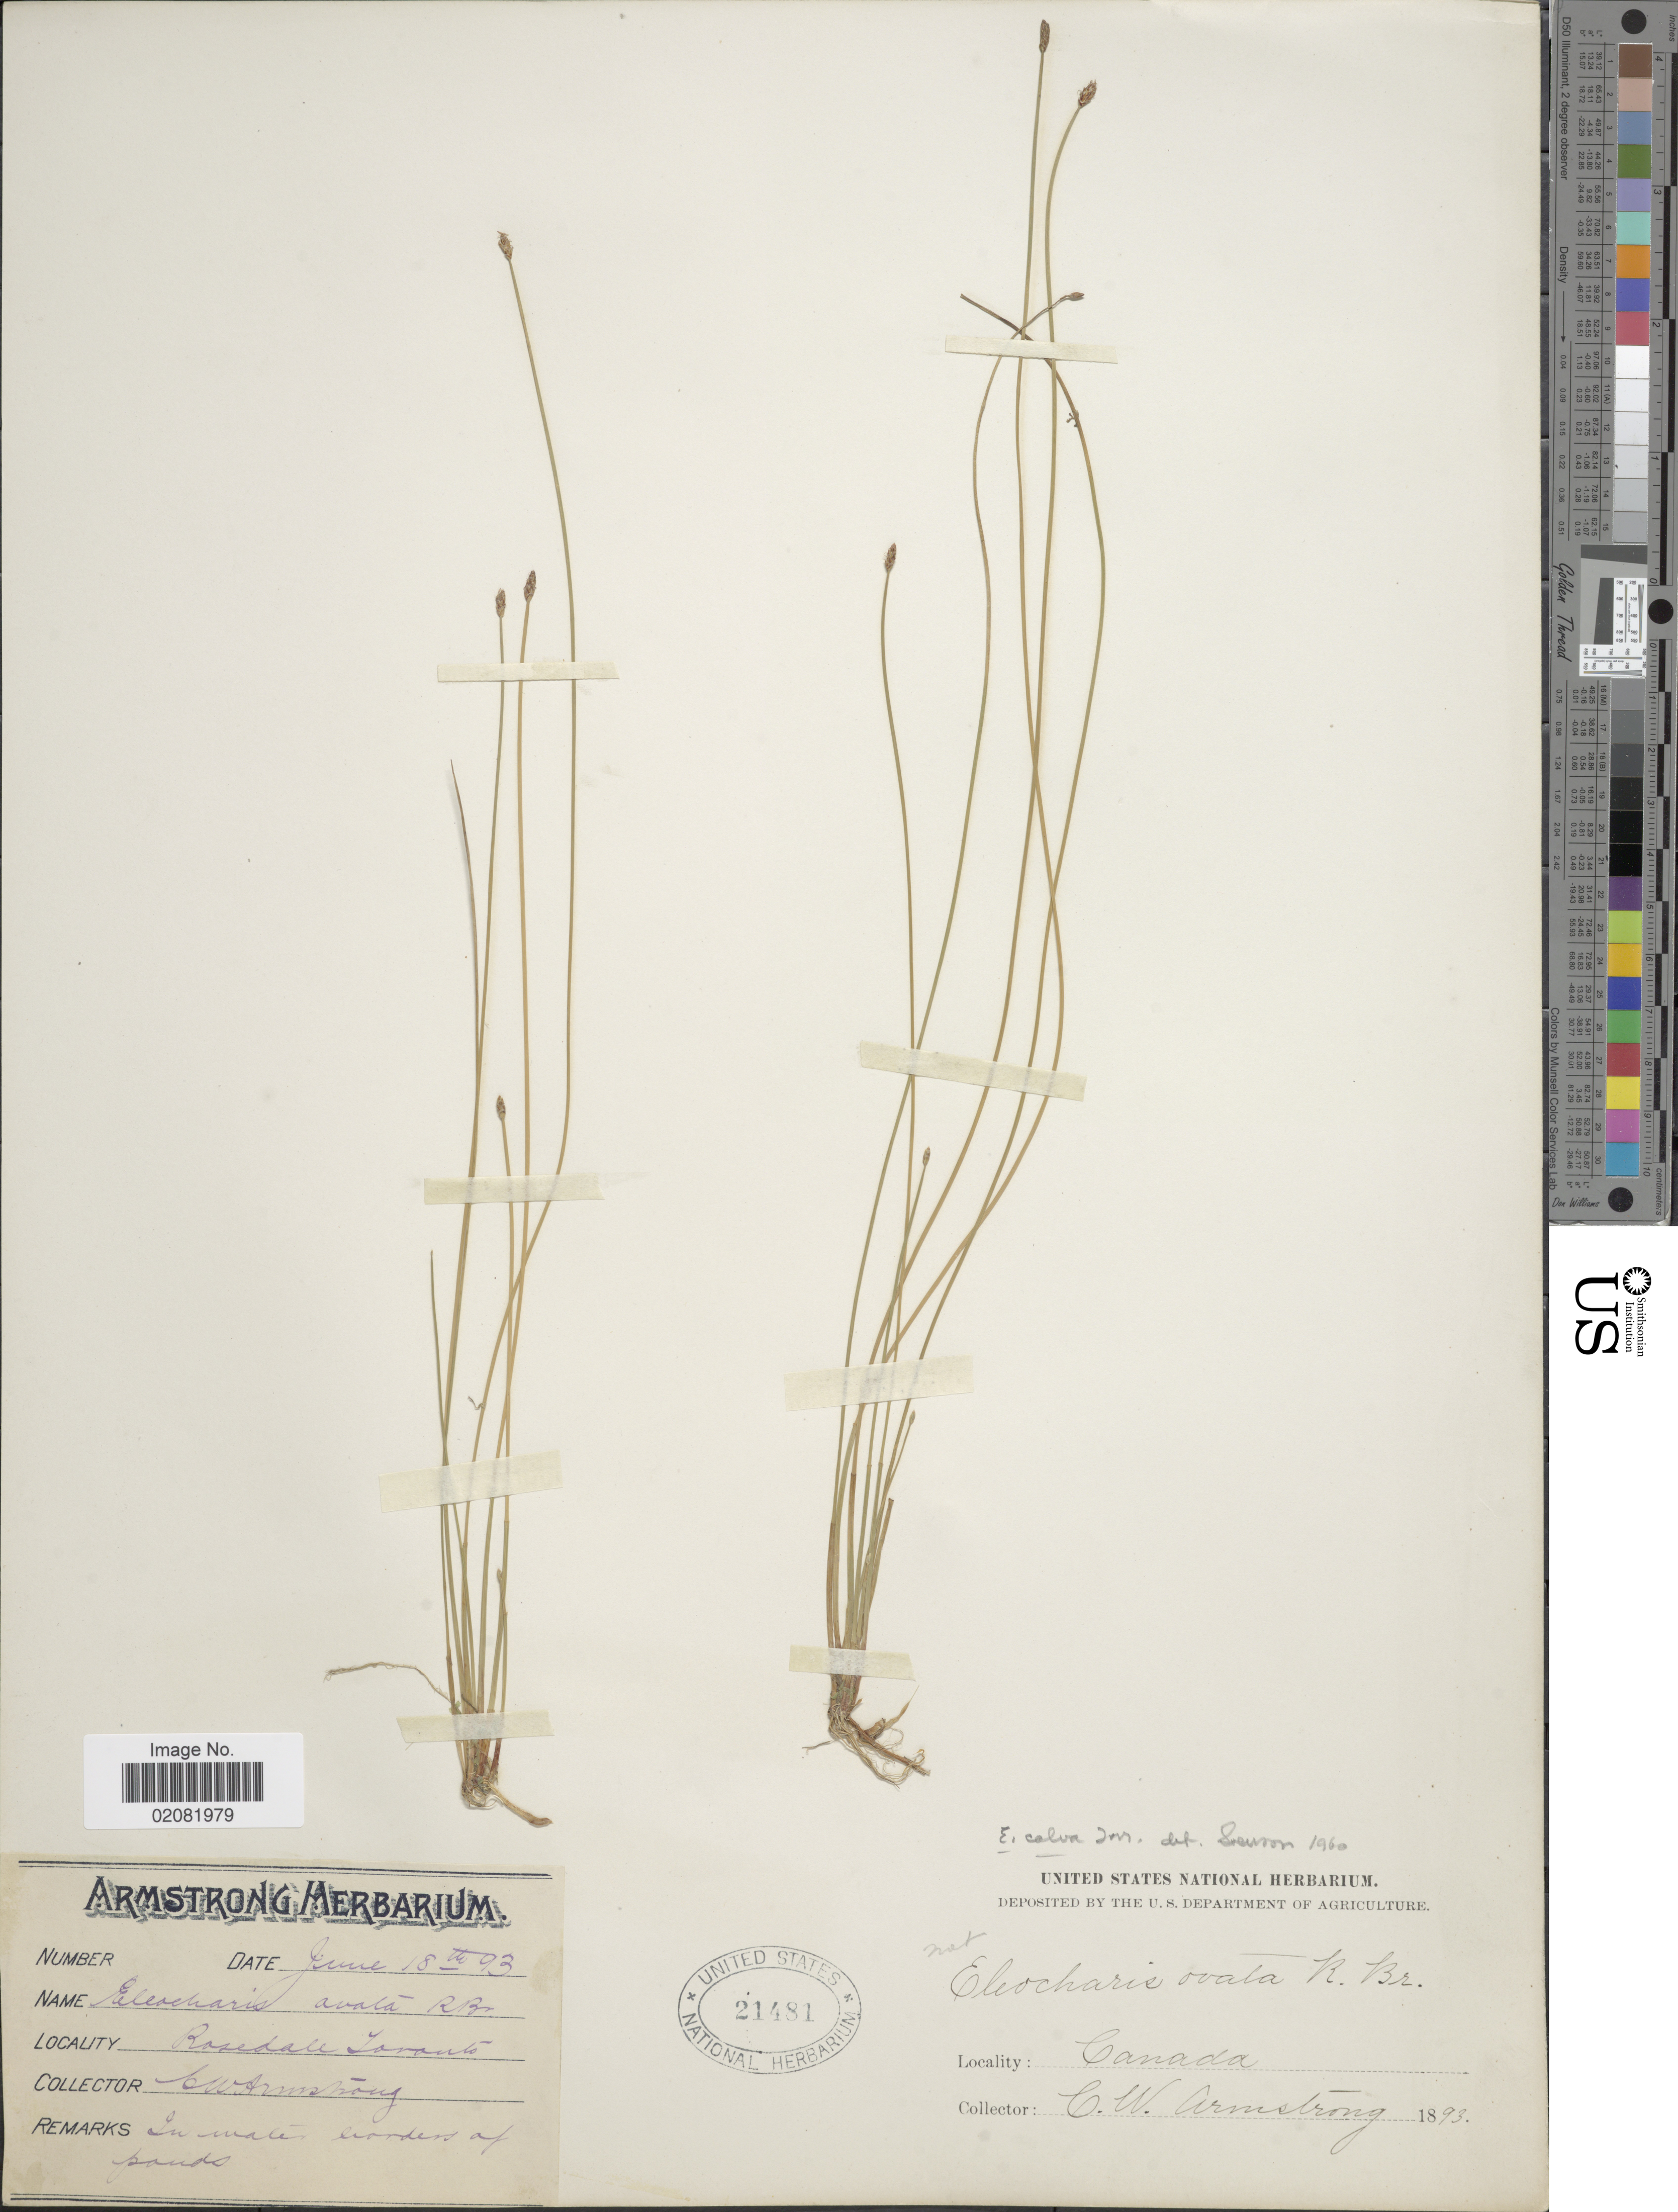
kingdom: Plantae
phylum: Tracheophyta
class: Liliopsida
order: Poales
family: Cyperaceae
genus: Eleocharis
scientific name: Eleocharis erythropoda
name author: Steud.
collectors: C. W. Armstrong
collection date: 1893-06-18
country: Canada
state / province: Ontario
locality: Rosedale Toronto In water borders of ponds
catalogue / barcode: US 21481